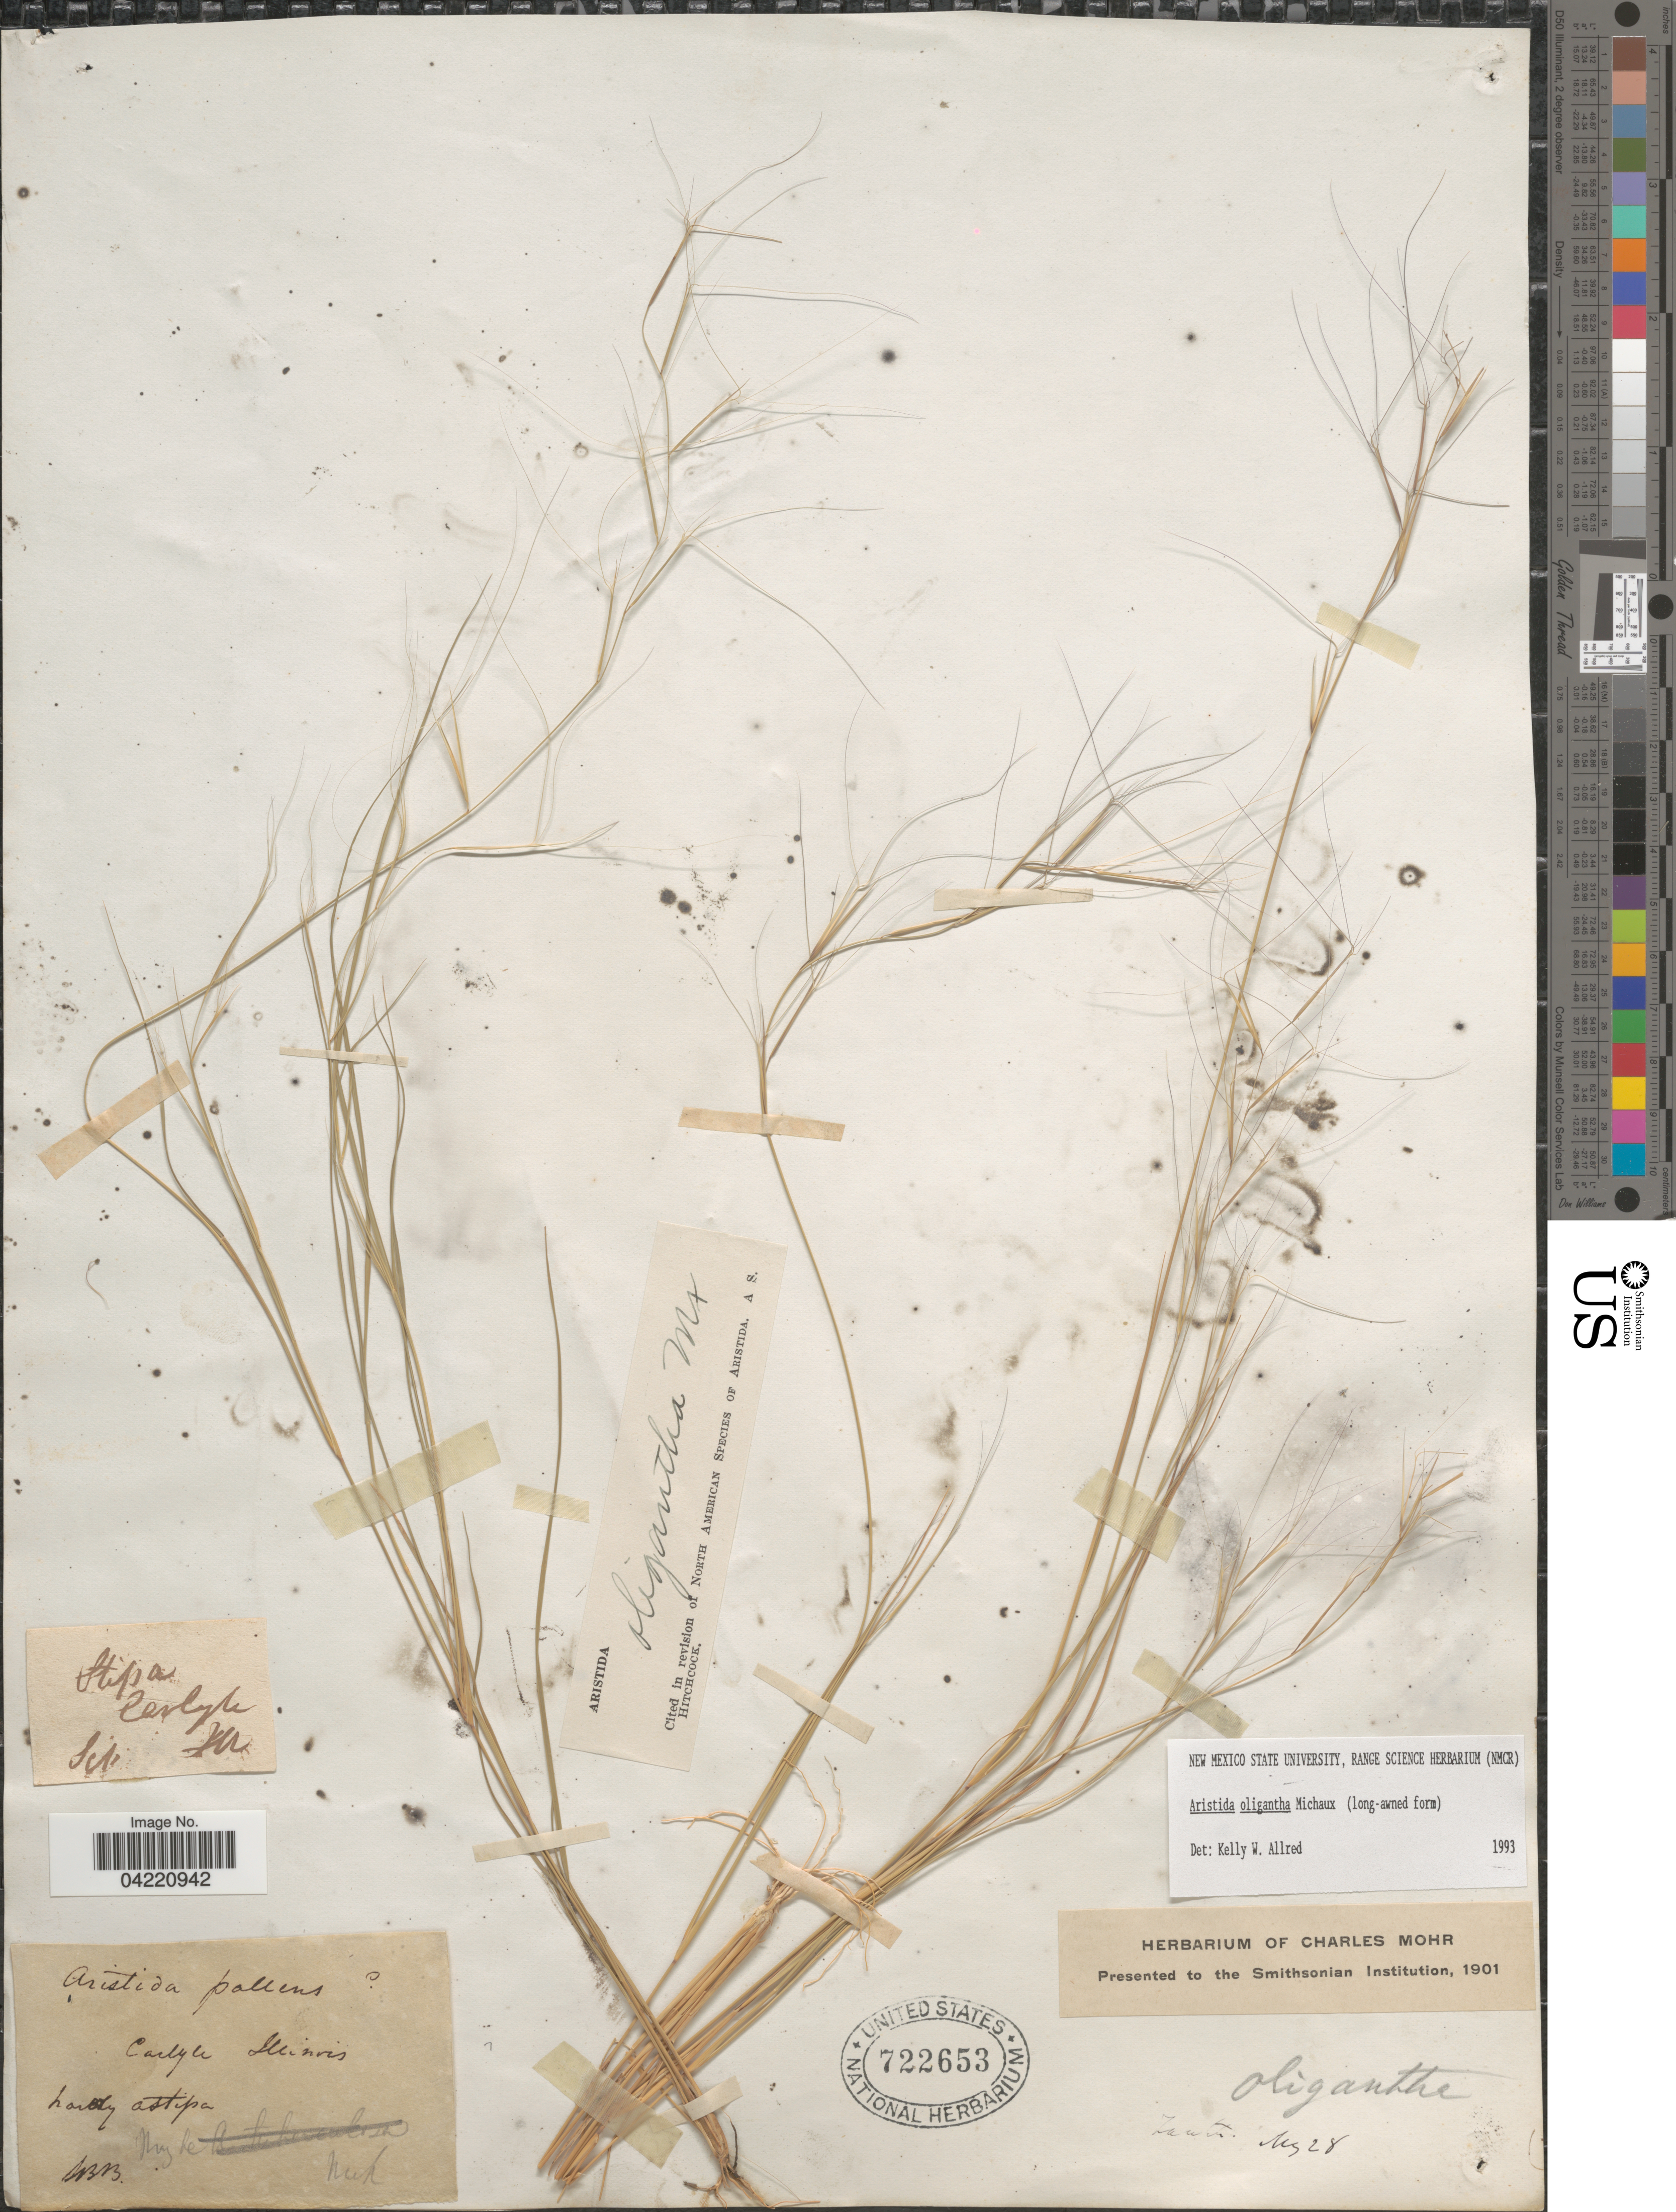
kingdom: Plantae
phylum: Tracheophyta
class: Liliopsida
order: Poales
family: Poaceae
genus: Aristida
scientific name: Aristida oligantha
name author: Michx.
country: United States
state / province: Illinois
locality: Carlyle.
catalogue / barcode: US 722653